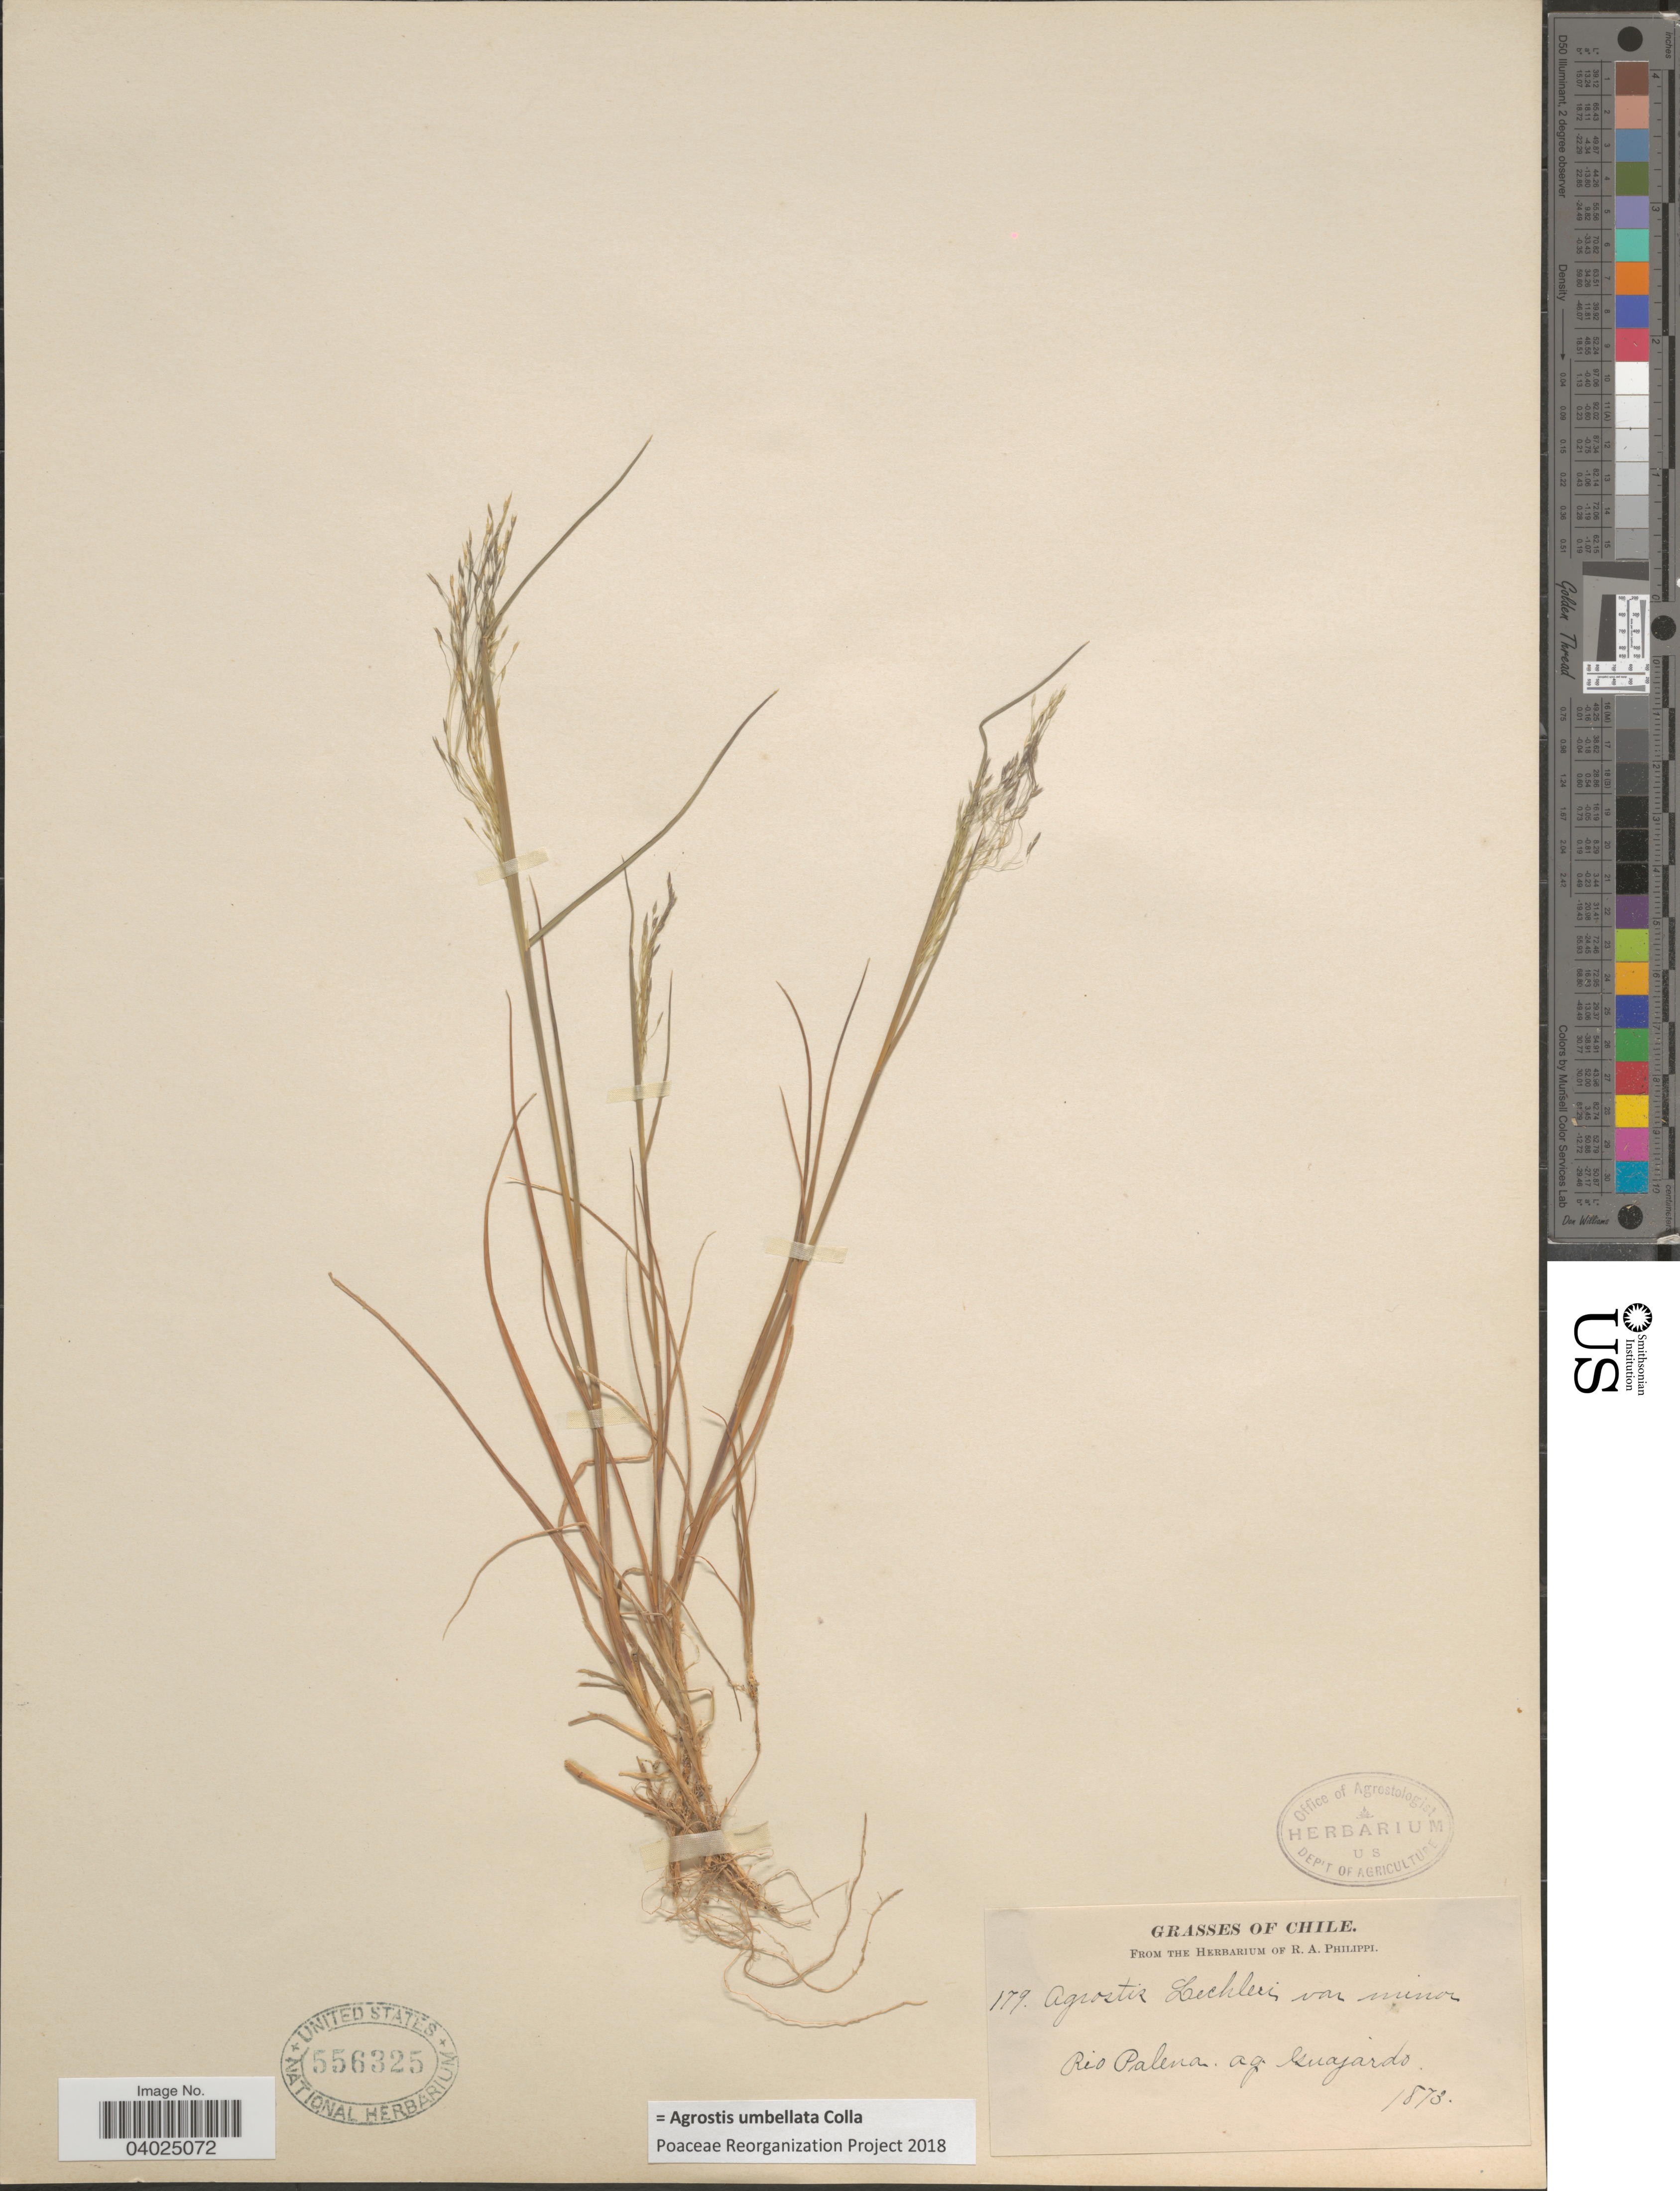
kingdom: Plantae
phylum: Tracheophyta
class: Liliopsida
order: Poales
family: Poaceae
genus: Agrostis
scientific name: Agrostis umbellata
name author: Colla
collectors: ex. herb. R.A. Philippi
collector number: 179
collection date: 1873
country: Chile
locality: Rio Palena. ag Guajardo.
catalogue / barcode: US 556325